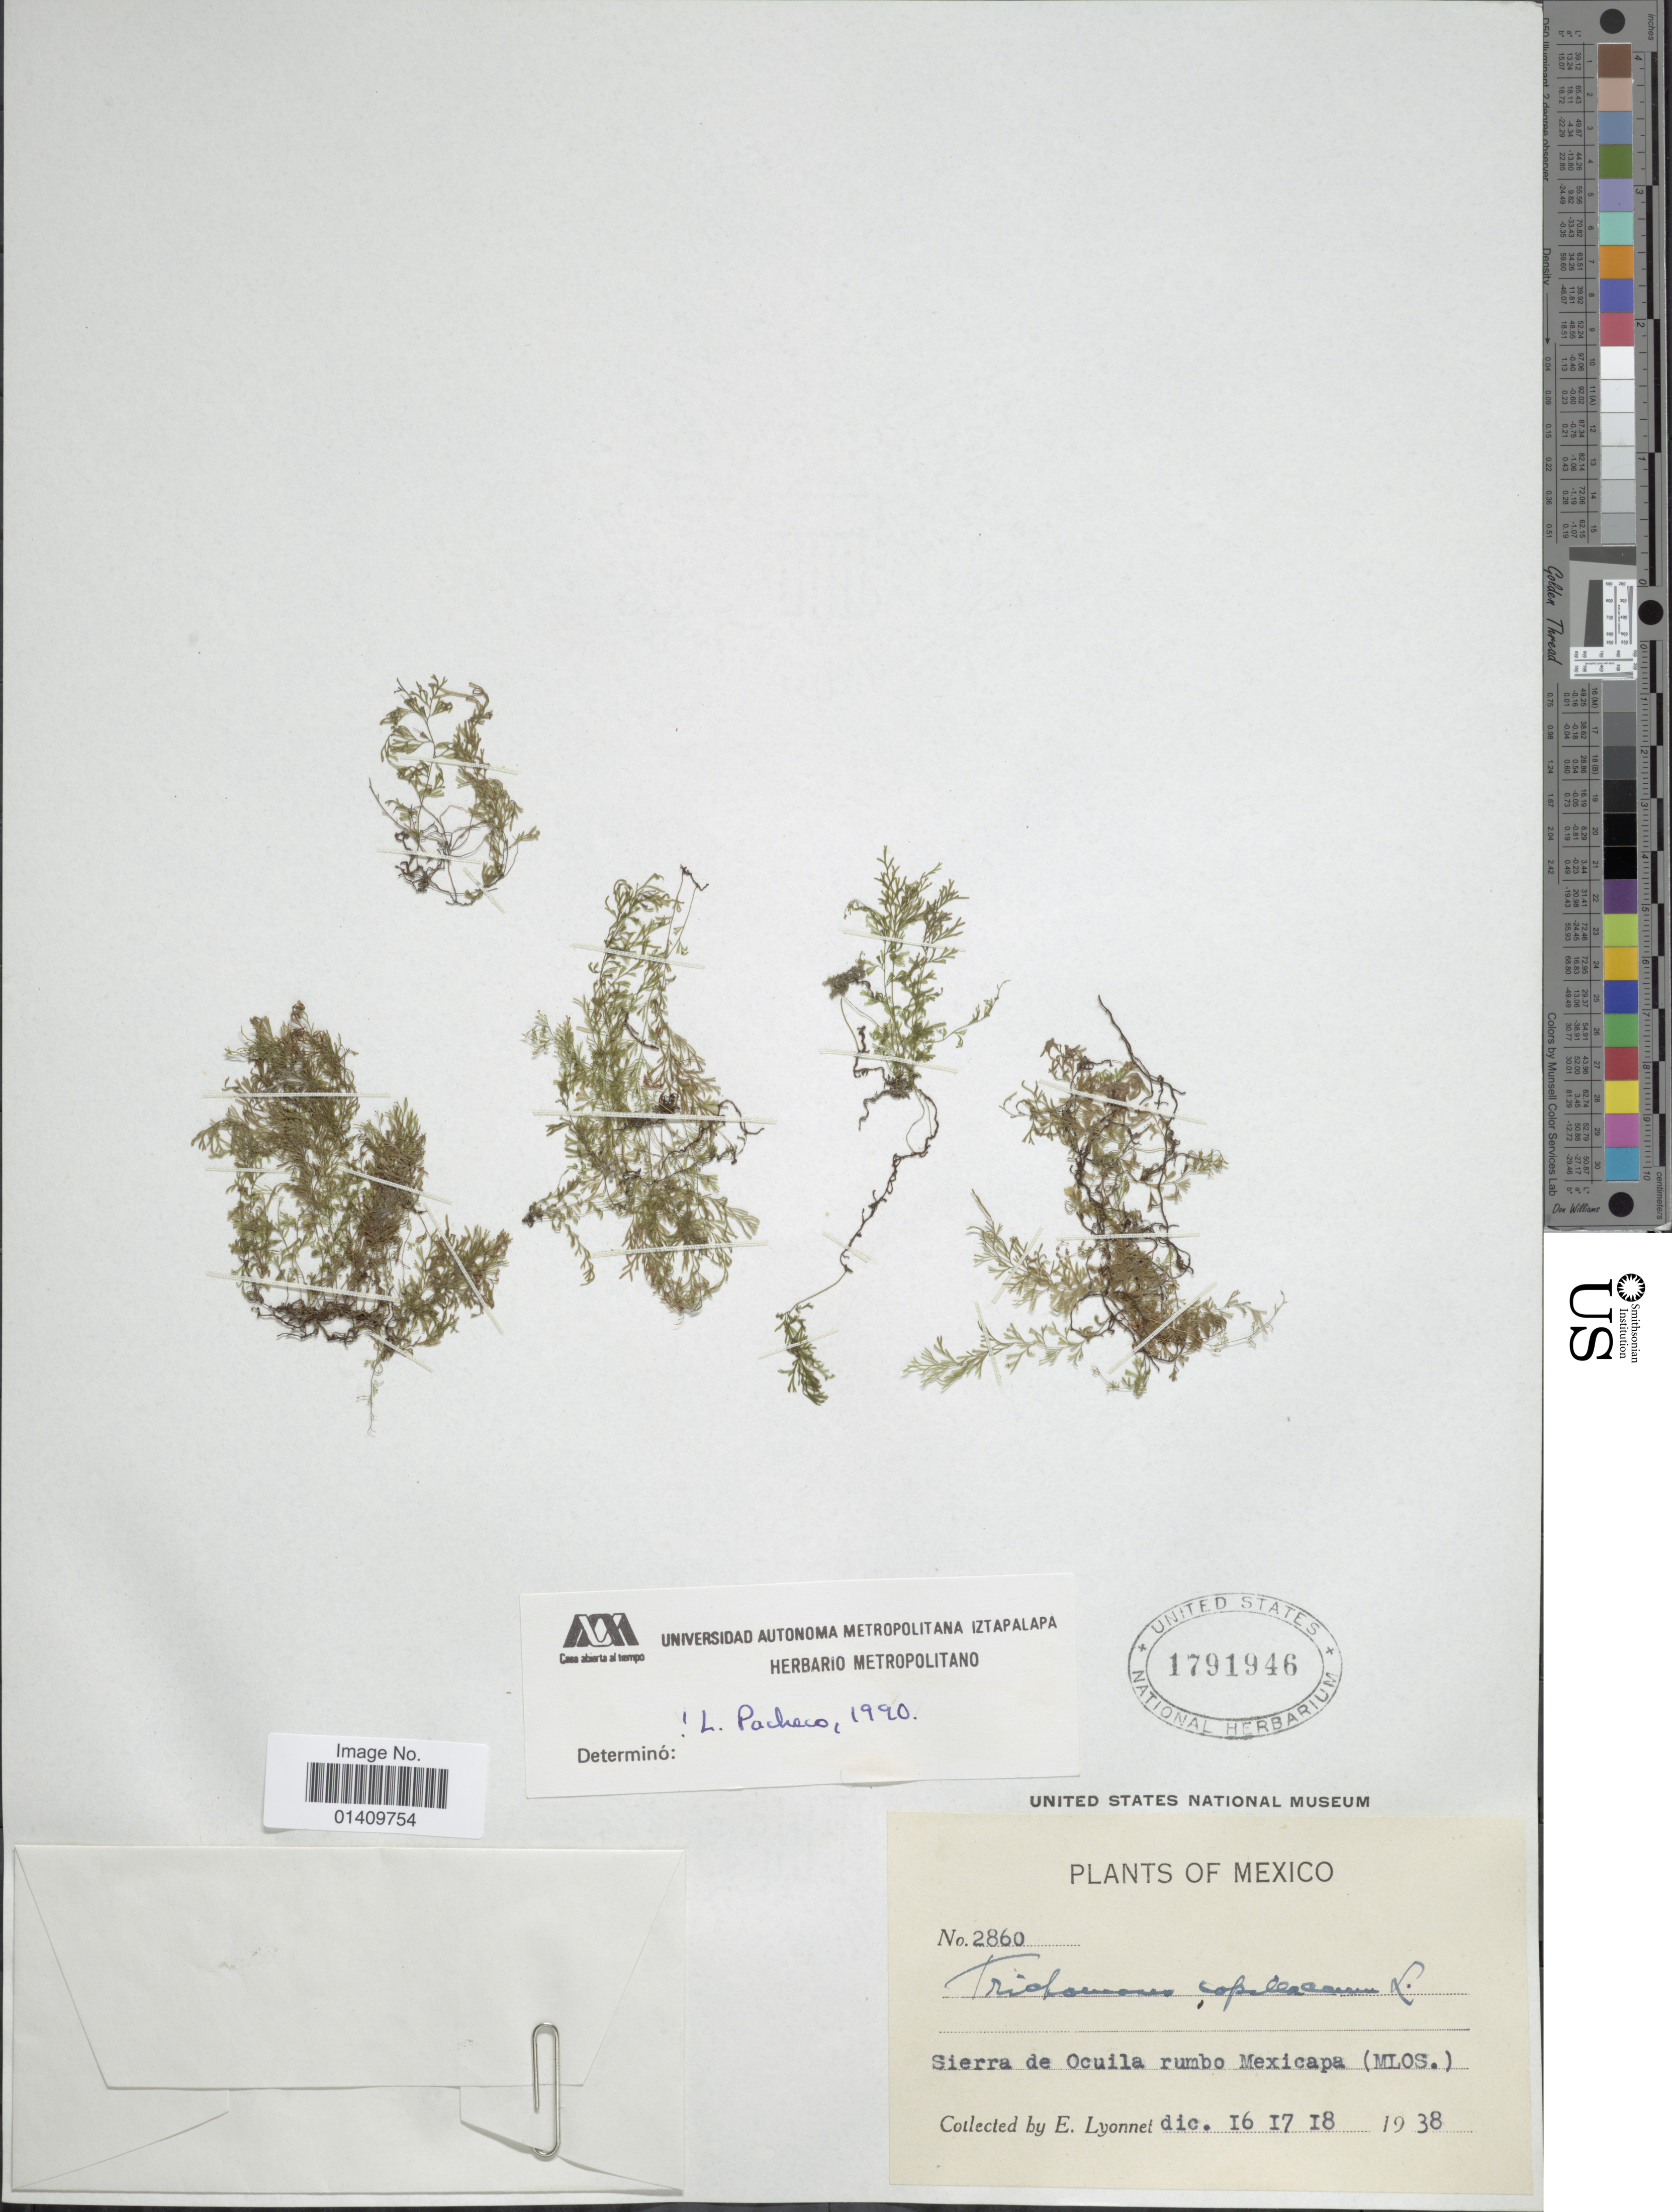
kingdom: Plantae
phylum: Tracheophyta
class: Polypodiopsida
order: Hymenophyllales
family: Hymenophyllaceae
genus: Polyphlebium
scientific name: Polyphlebium capillaceum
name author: (L.) Ebihara & Dubuisson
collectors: E. Lyonnet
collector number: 2860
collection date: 1938-12-16/1938-12-18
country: Mexico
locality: Sierra de Ocuila rumbo Mexicapa Mlos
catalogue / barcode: US 1791946